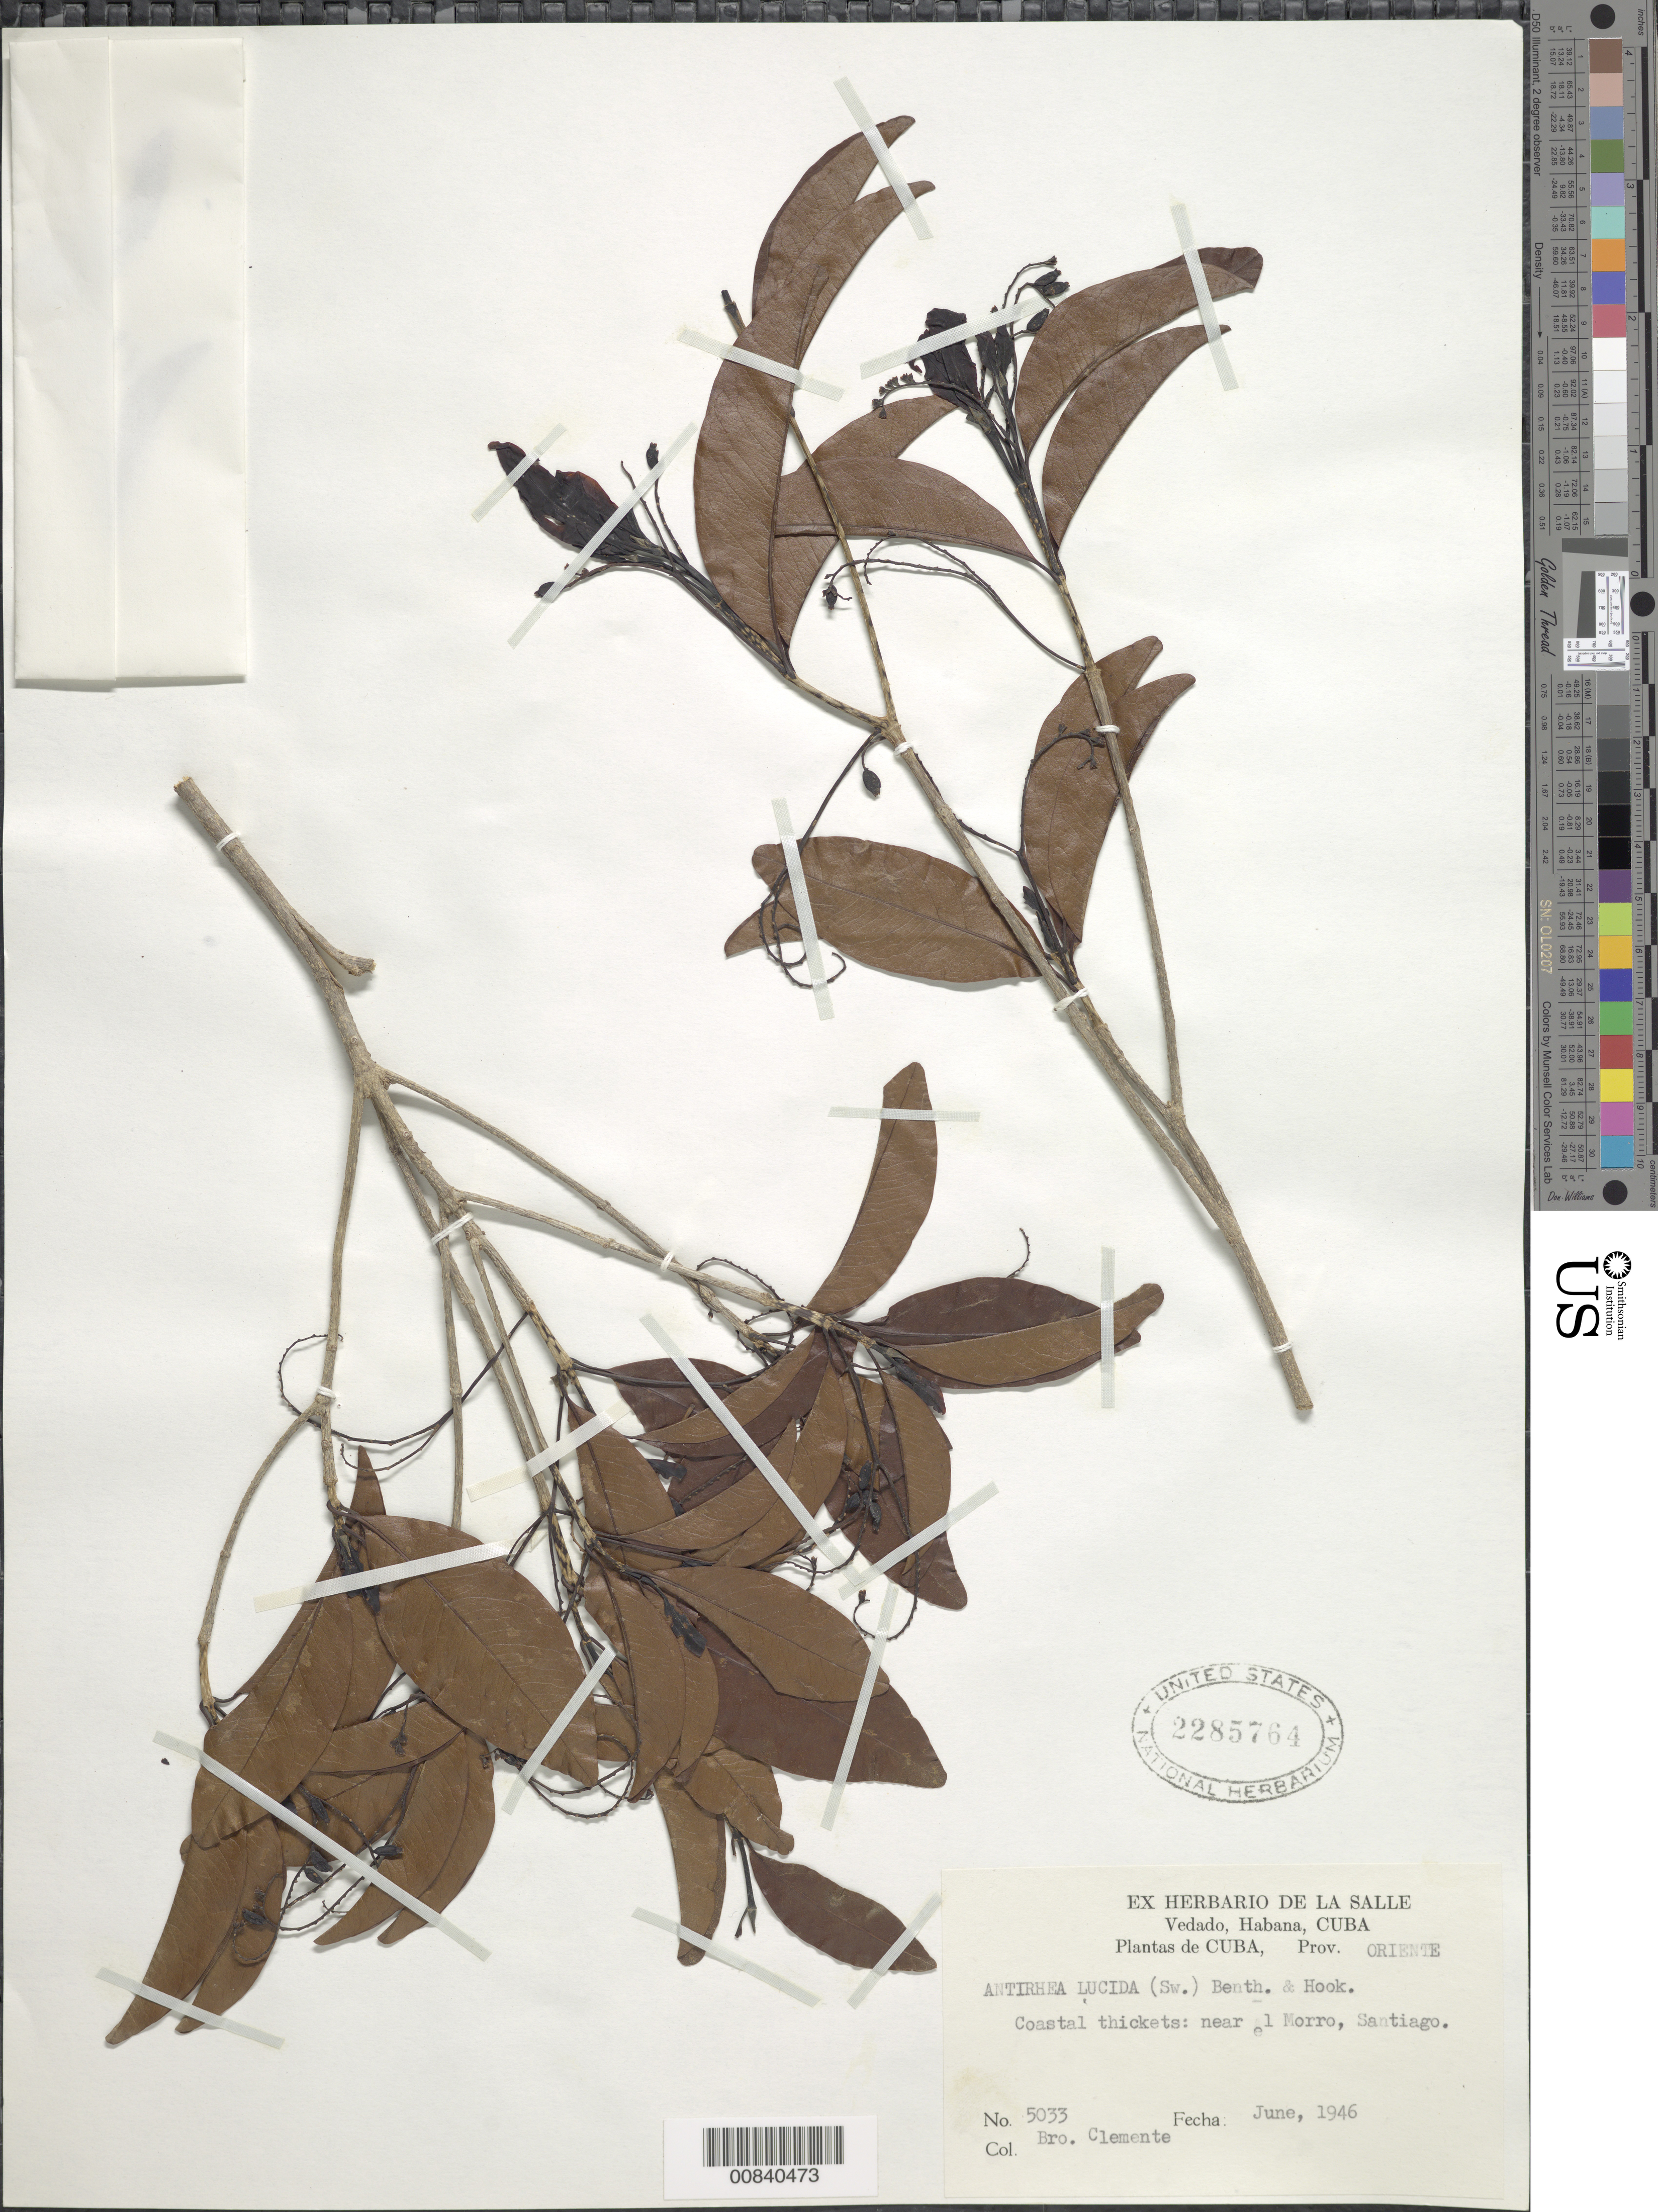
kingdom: Plantae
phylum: Tracheophyta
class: Magnoliopsida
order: Gentianales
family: Rubiaceae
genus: Stenostomum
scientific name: Stenostomum lucidum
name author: (Sw.) C.F. Gaertn.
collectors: Bro. Clemente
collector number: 5033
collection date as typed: Jun 1946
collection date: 1946-06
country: Cuba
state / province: Oriente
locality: Near El Morro, Santiago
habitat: Coastal thickets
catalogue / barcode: US 2285764